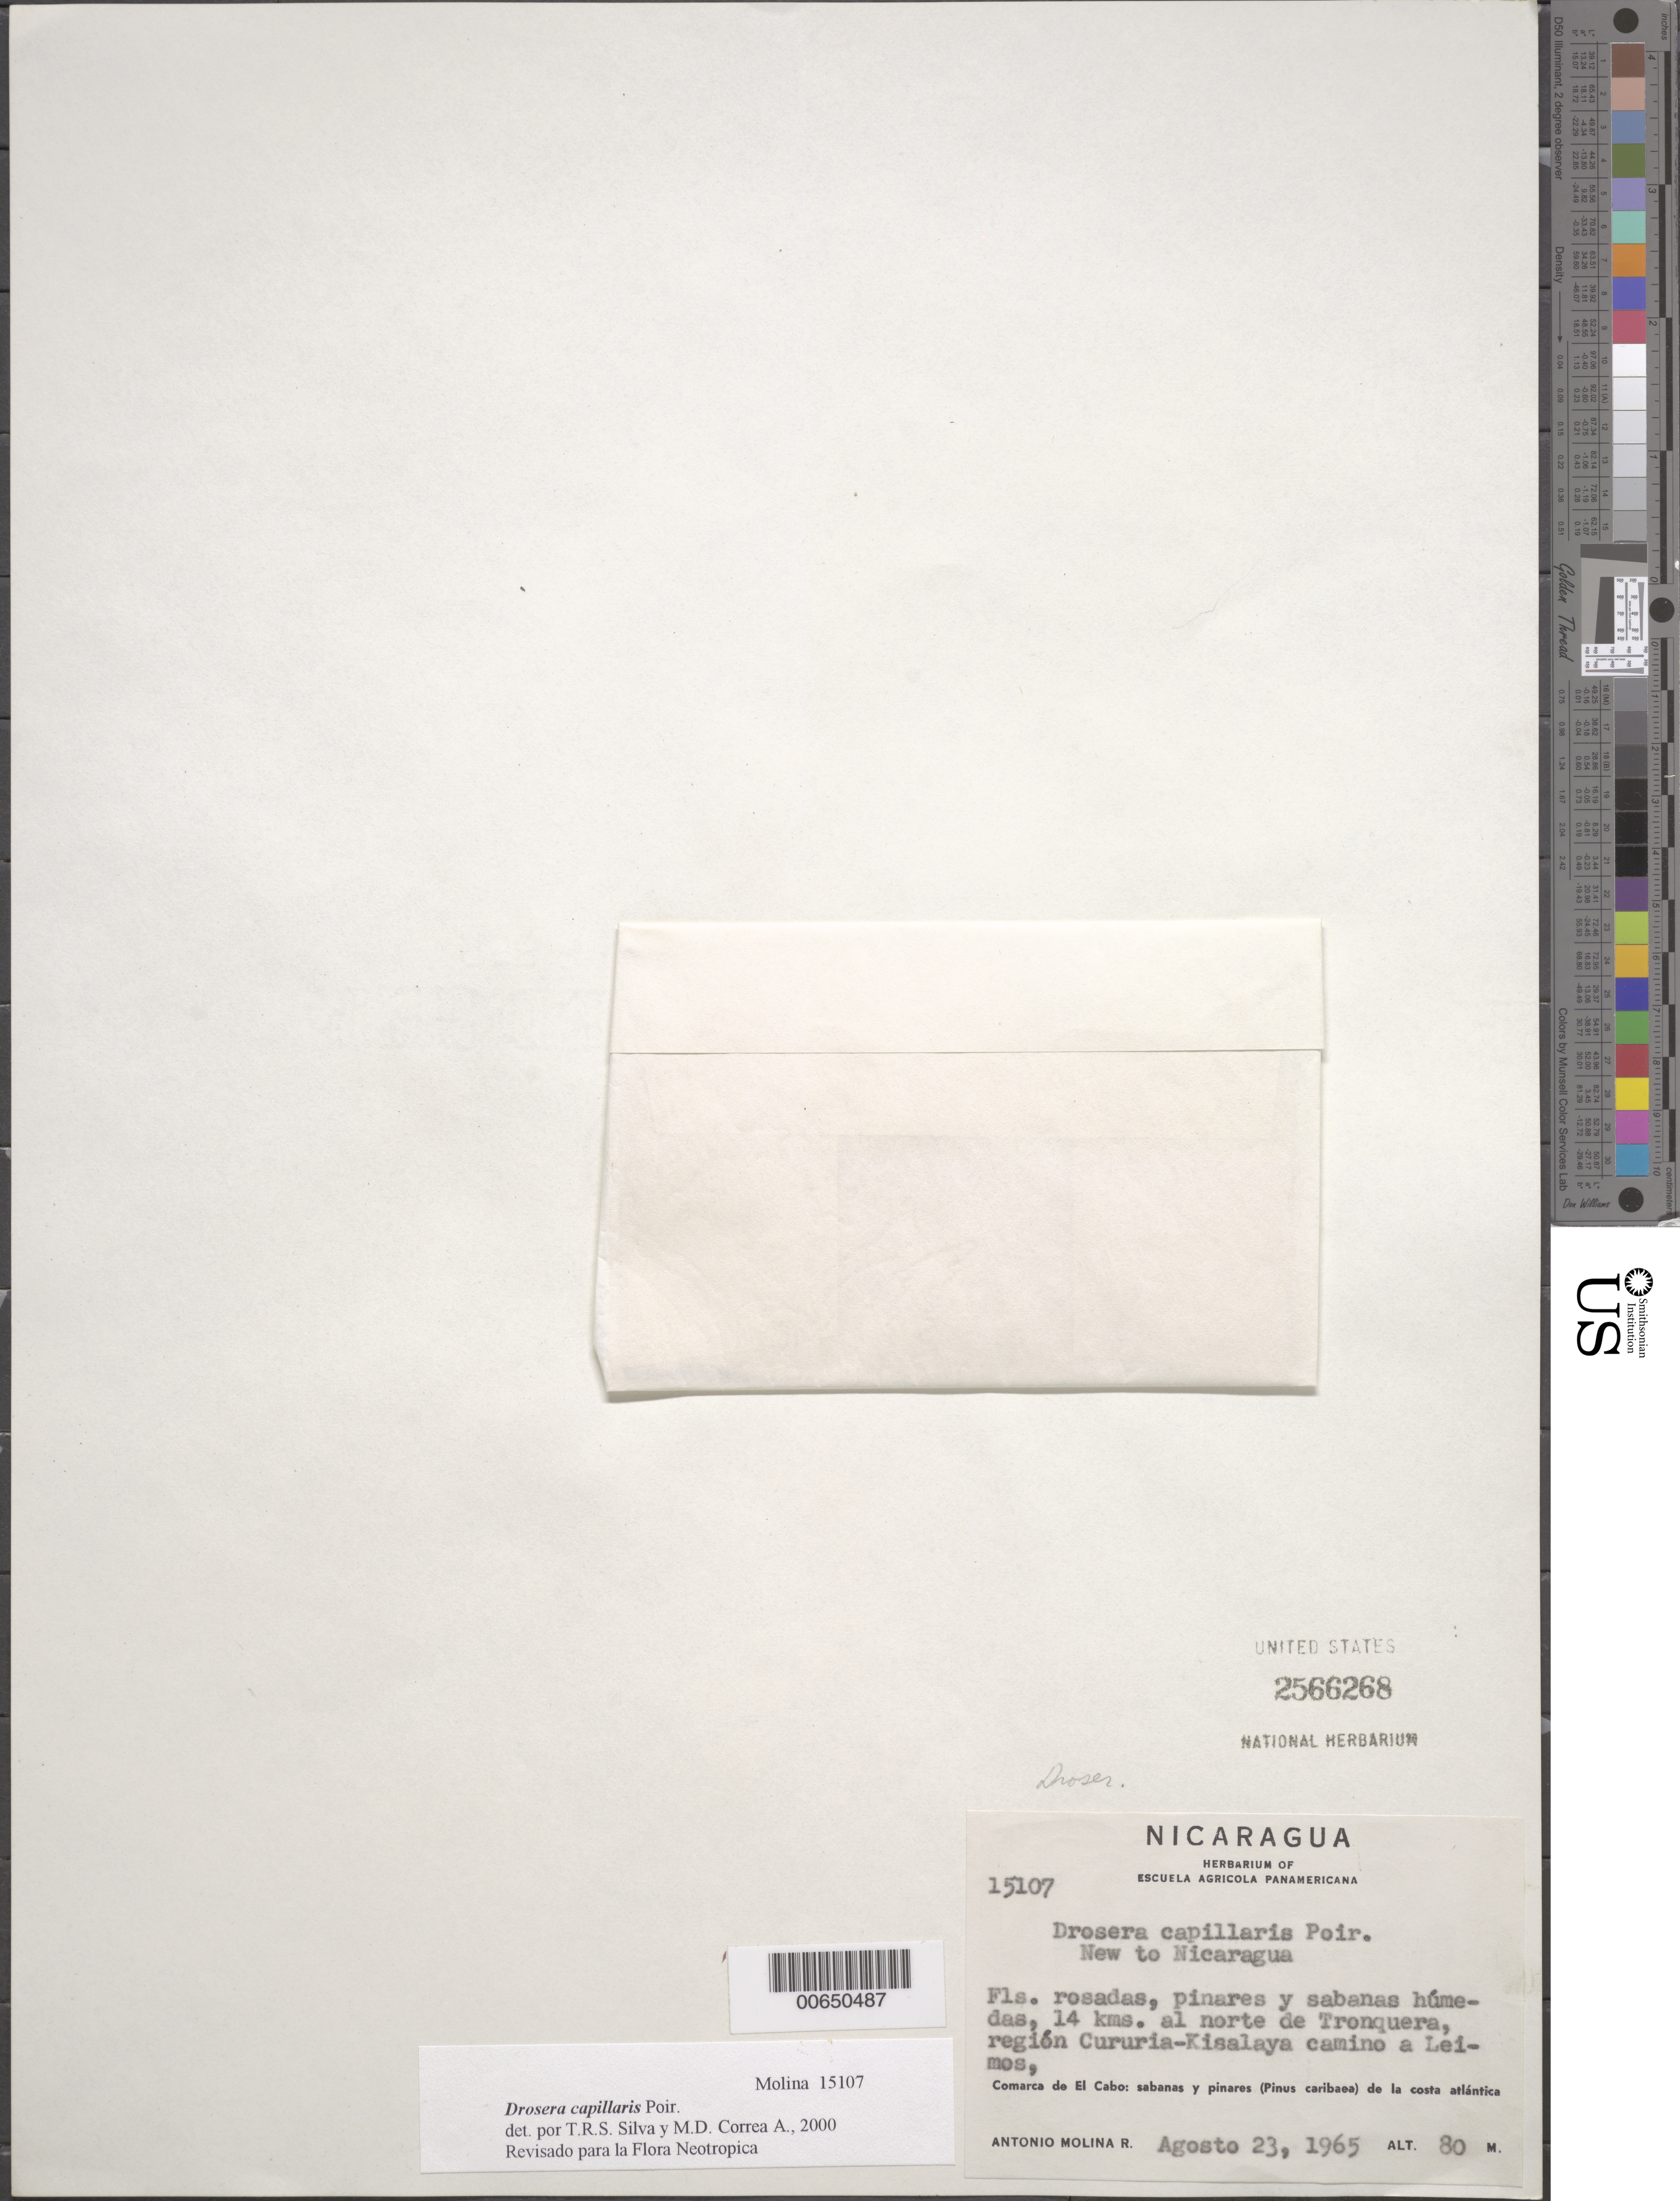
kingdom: Plantae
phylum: Tracheophyta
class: Magnoliopsida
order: Caryophyllales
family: Droseraceae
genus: Drosera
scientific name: Drosera capillaris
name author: Poir.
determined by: Silva, T. R. S. & Correa A. , M. D.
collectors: A. Molina R.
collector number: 15107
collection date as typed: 23 Aug 1965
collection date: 1965-08-23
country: Nicaragua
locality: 14 kms. N de Tronquera, región Cururia - Kisalaya camino a Leimos, Comarca de El Cabo.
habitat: Pinares y sabanas húmedas. Sabanas y pinares (Pinus caribaea) de la costa Atlántica.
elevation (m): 80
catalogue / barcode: US 2566268